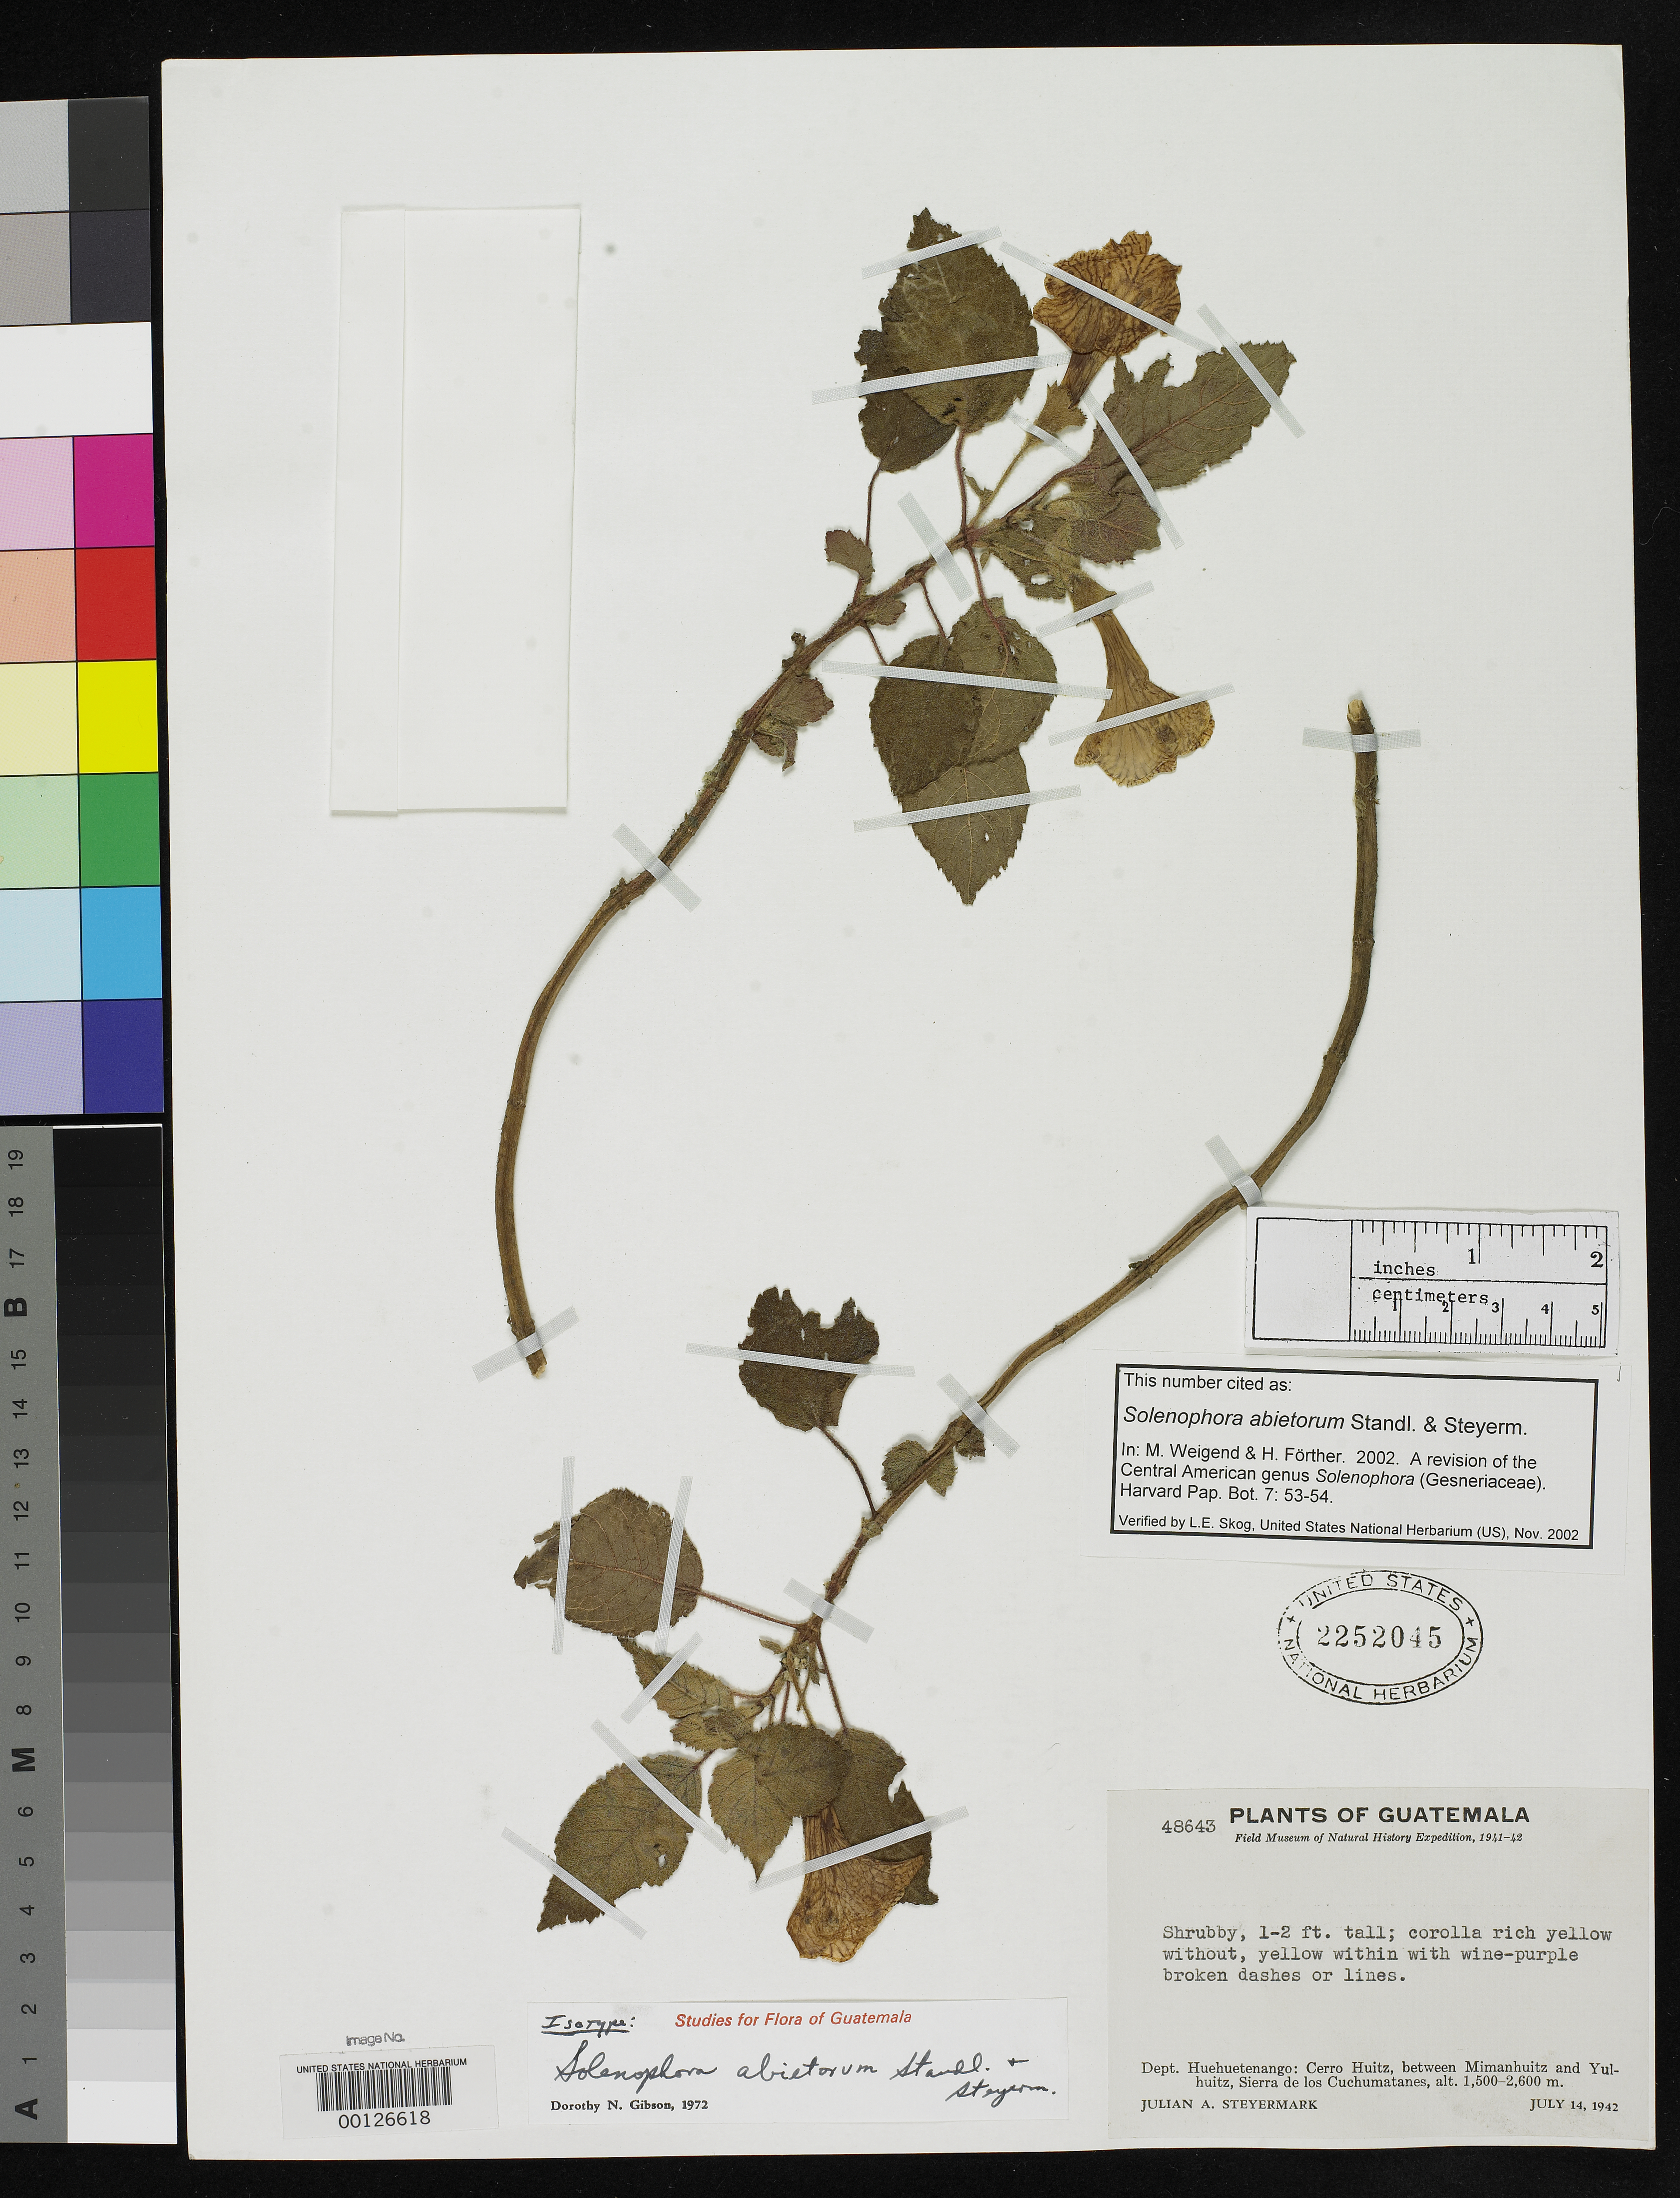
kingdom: Plantae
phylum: Tracheophyta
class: Magnoliopsida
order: Lamiales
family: Gesneriaceae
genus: Solenophora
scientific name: Solenophora abietorum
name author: Standl. & Steyerm.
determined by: Skog, Laurence E.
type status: Isotype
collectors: J. Steyermark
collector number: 48643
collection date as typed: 14 Jul 1942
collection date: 1942-07-14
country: Guatemala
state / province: Huehuetenango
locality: Cerro Huitz, between Mimanhuitz and Yulhuitz, Sierra de los Cuchumatanes.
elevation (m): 1500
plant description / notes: Cited...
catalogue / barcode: US 2252045